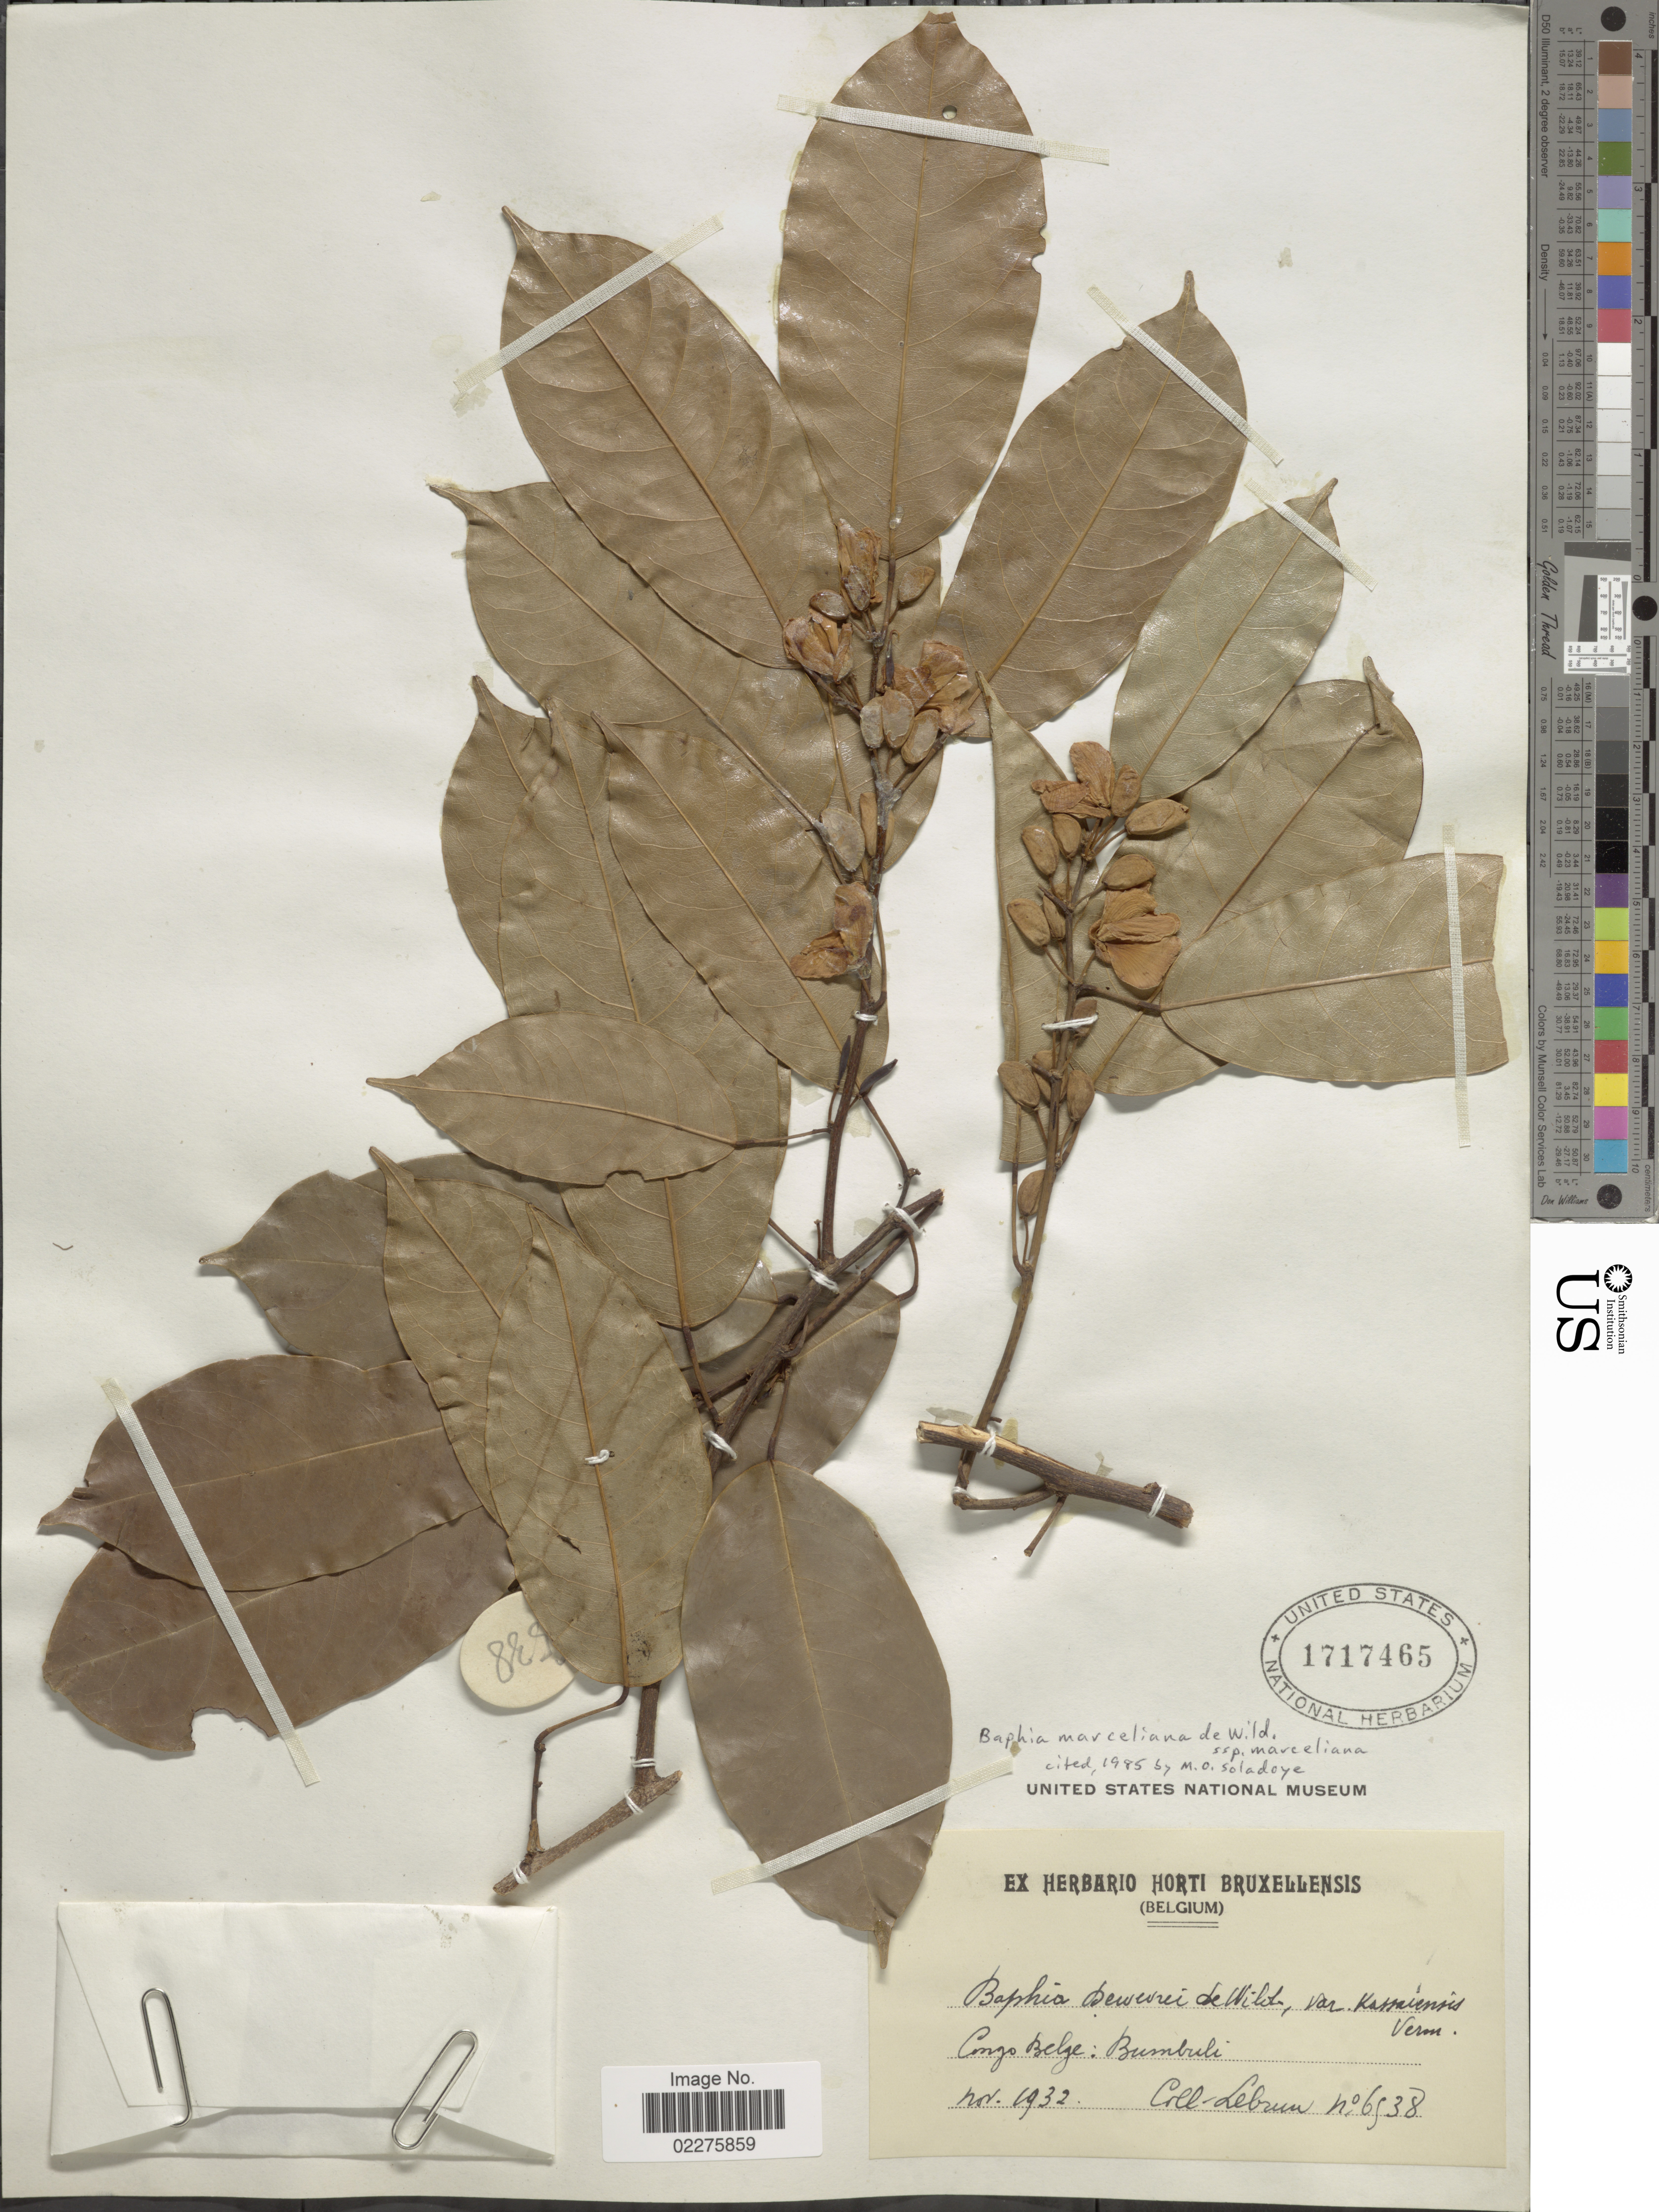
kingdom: Plantae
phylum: Tracheophyta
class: Magnoliopsida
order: Fabales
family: Fabaceae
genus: Baphia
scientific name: Baphia marceliana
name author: De Wild.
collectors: J.A. Lebrun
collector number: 6538*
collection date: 1932-11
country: Congo, Democratic Republic of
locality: Congo Belge, Bumbuli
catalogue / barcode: US 1717465